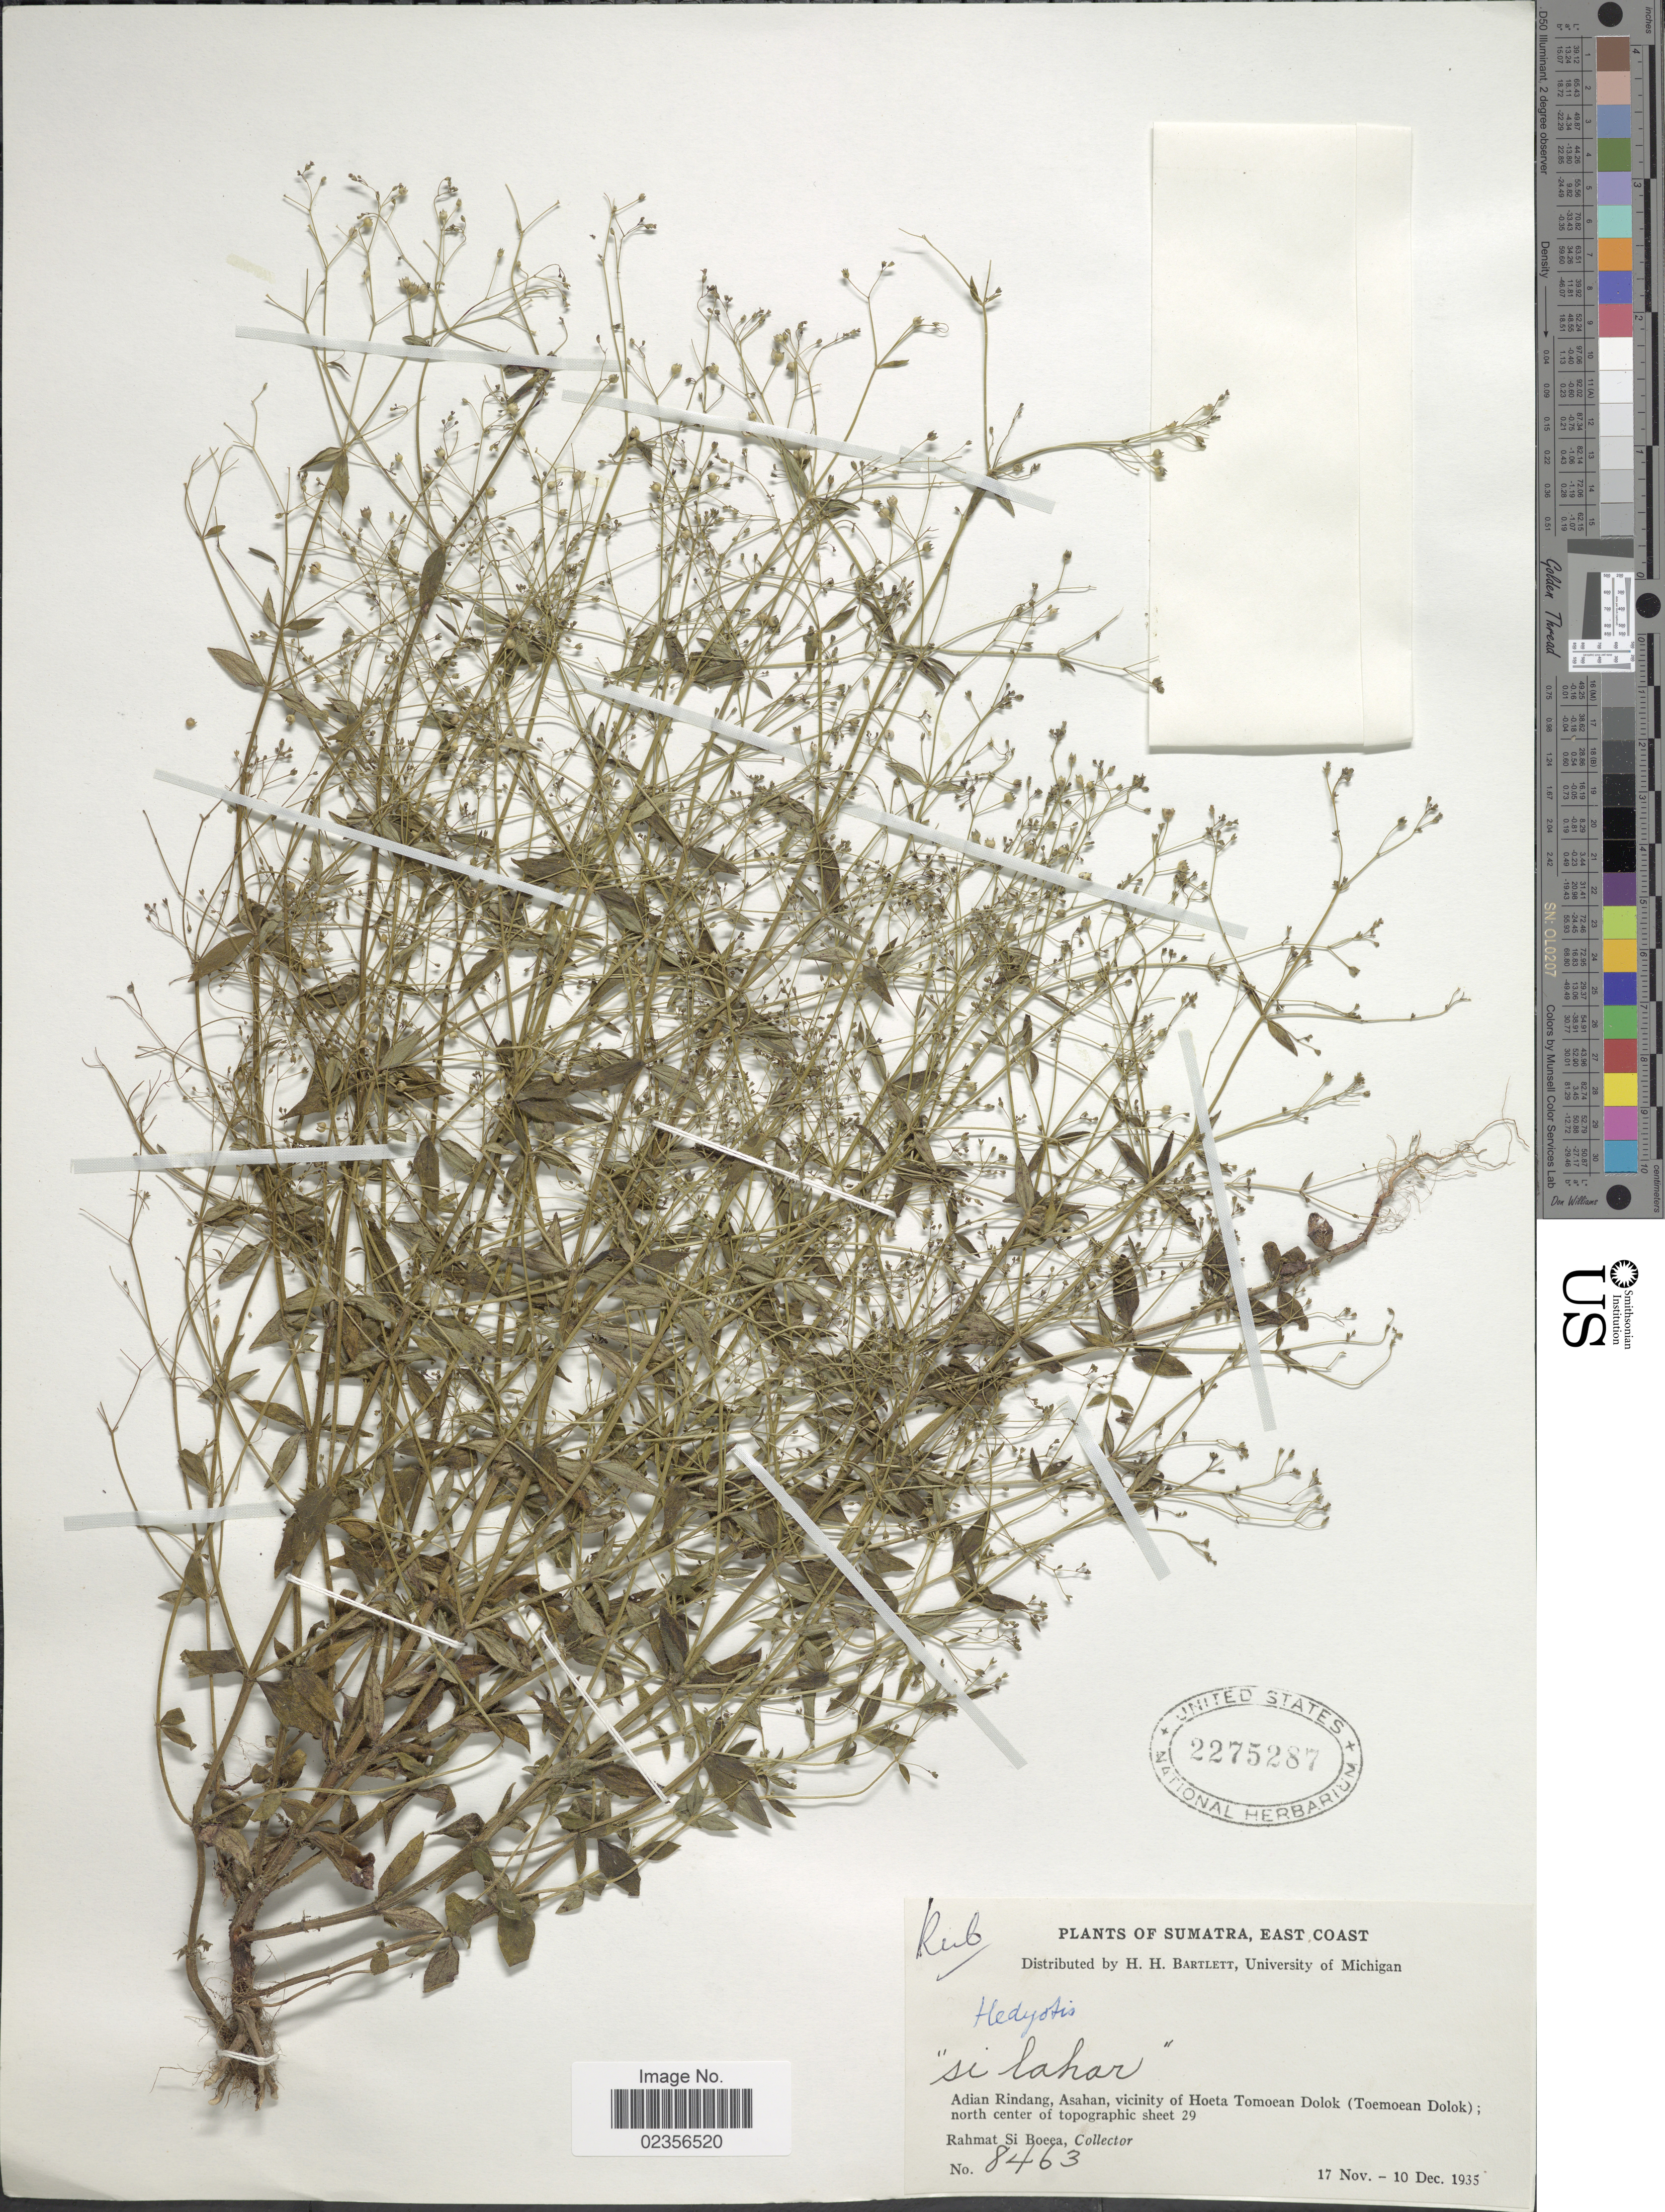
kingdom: Plantae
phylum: Tracheophyta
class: Magnoliopsida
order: Gentianales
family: Rubiaceae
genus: Hedyotis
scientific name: Hedyotis sp.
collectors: Rahmat Si Boeea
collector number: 8463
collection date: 1935-11-17/1935-12-10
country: Indonesia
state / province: Sumatra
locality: East Coast. Adian Rindang, Asahan, vicinity of Hoeta Tomoean Dolok (Toemoean Dolok); north center of topographic sheet 29 "si lahar"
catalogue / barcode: US 2275287